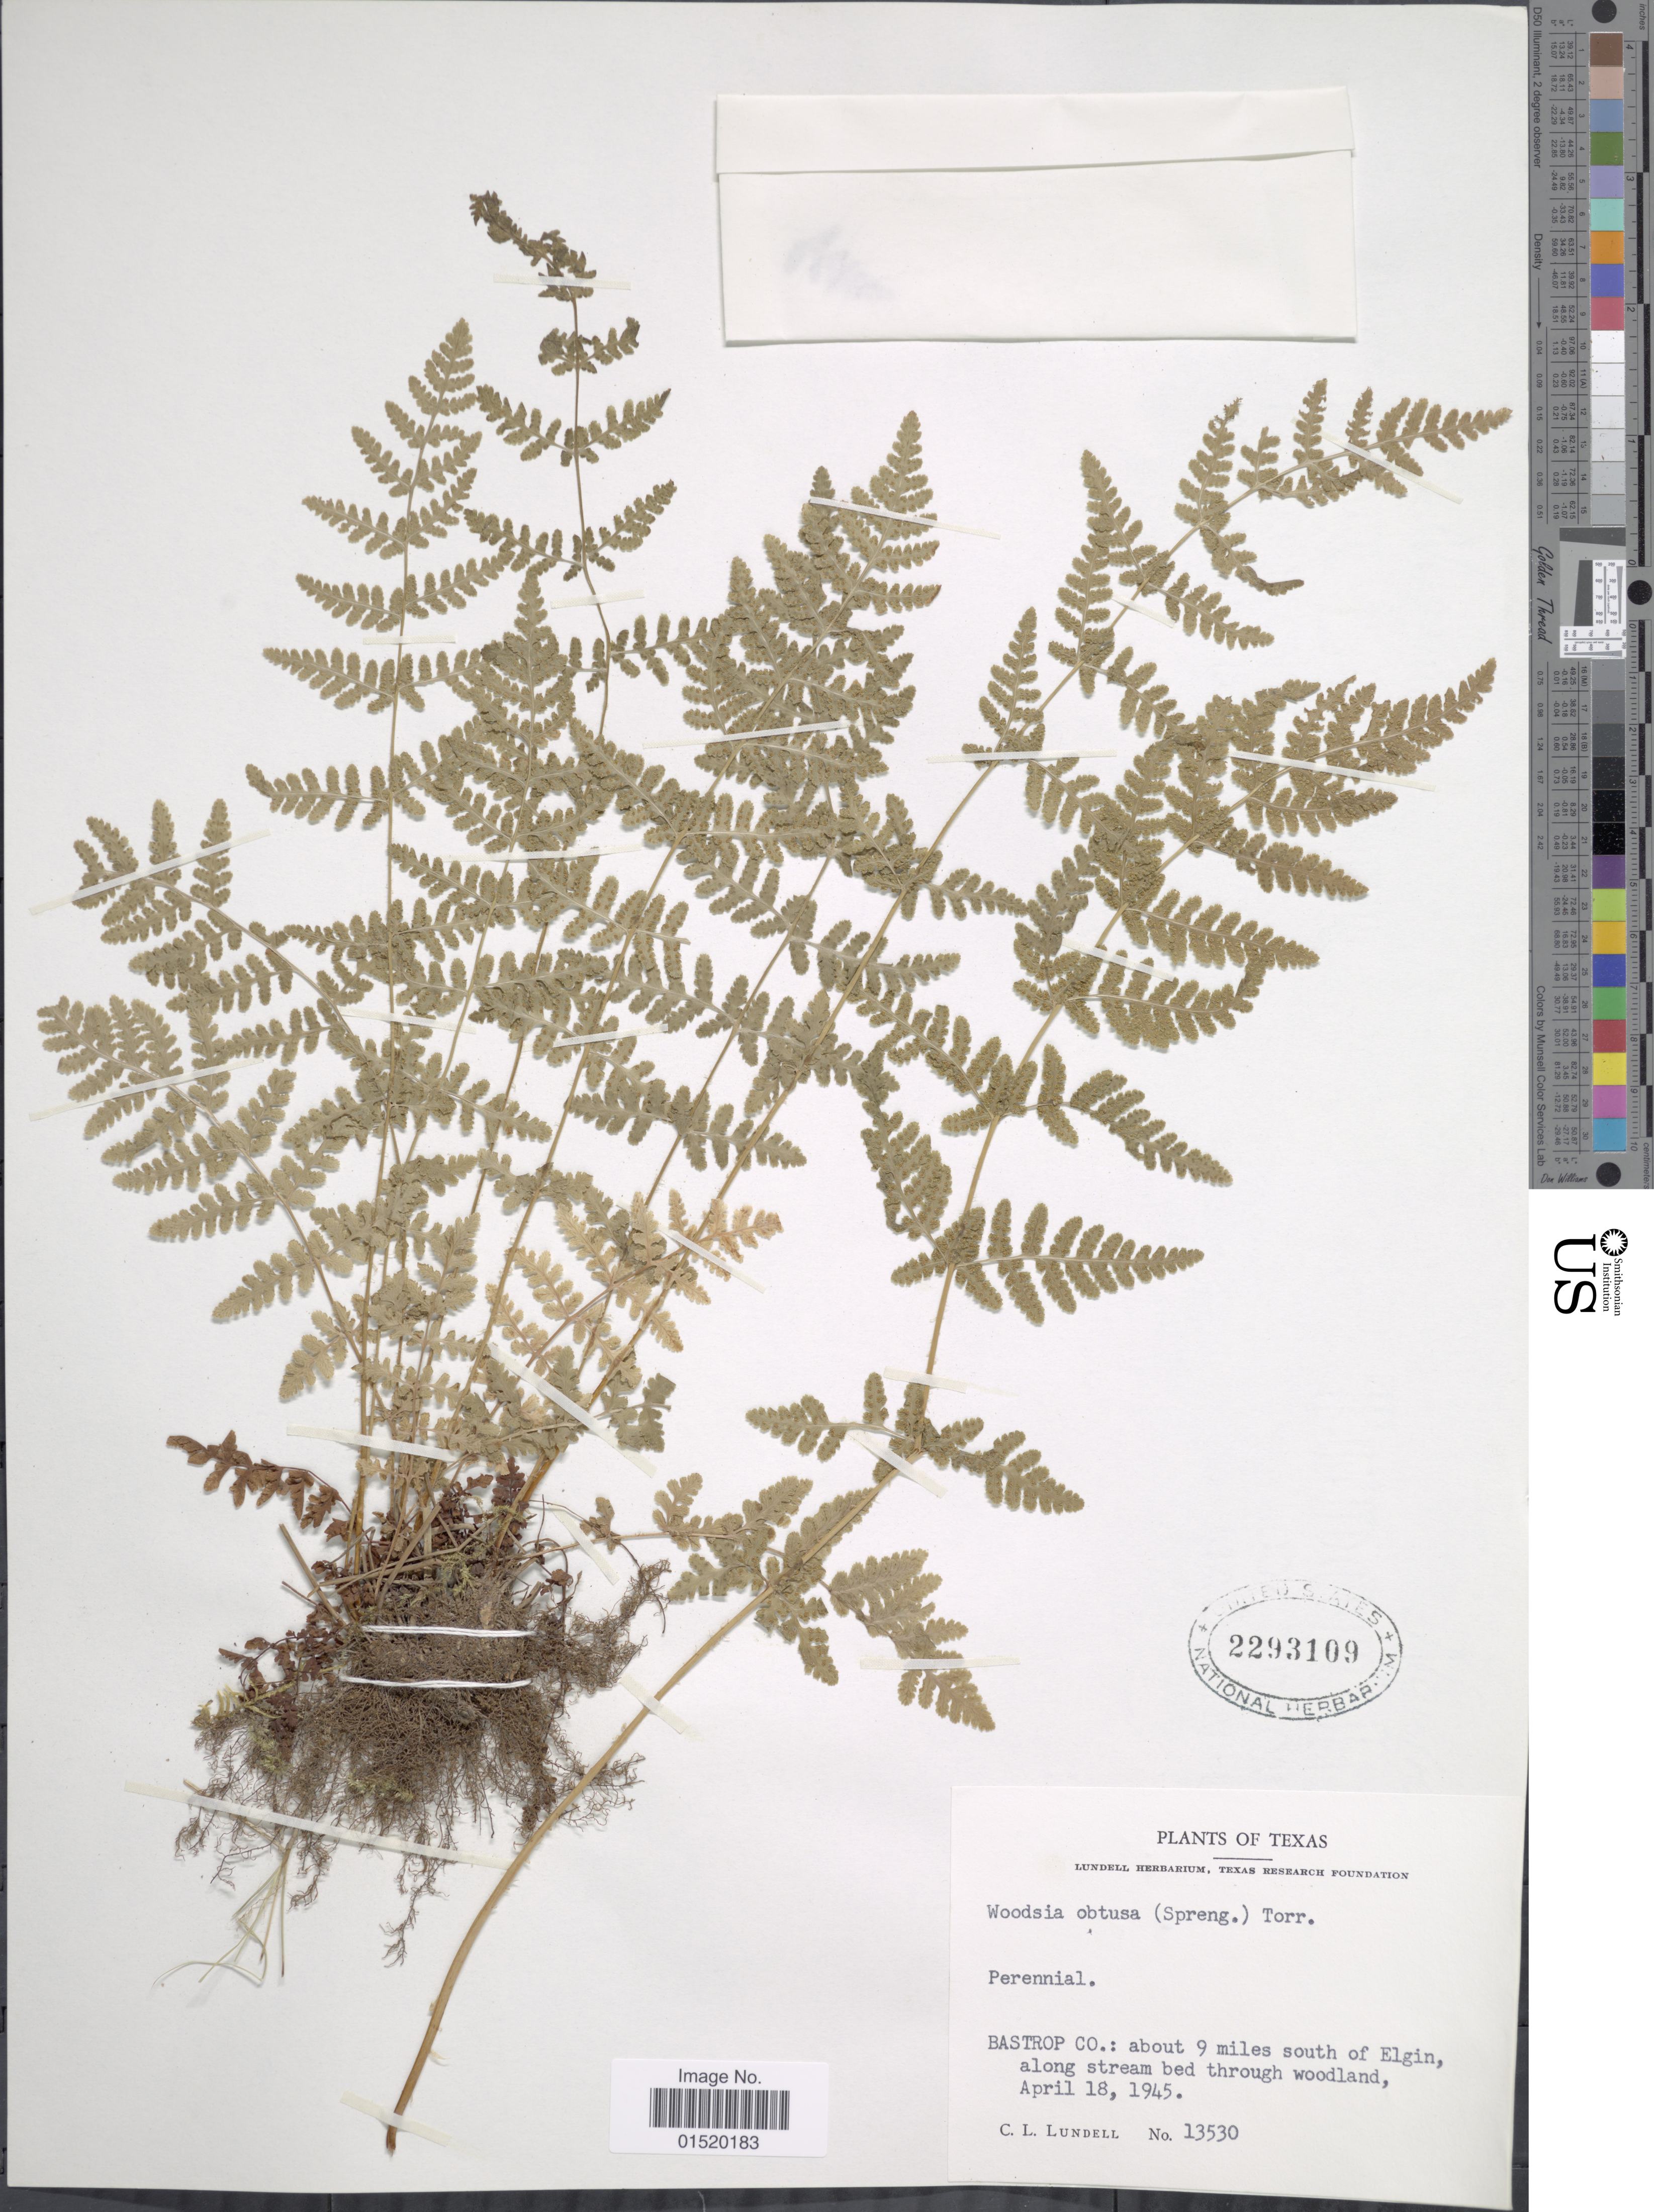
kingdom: Plantae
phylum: Tracheophyta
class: Polypodiopsida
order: Polypodiales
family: Woodsiaceae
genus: Woodsia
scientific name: Woodsia obtusa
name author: (Spreng.) Torr.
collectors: C. L. Lundell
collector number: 13530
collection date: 1945-04-18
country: United States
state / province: Texas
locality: Bastrop Co: about 9 miles south of Elgin, along stream bed through woodland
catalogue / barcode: US 2293109